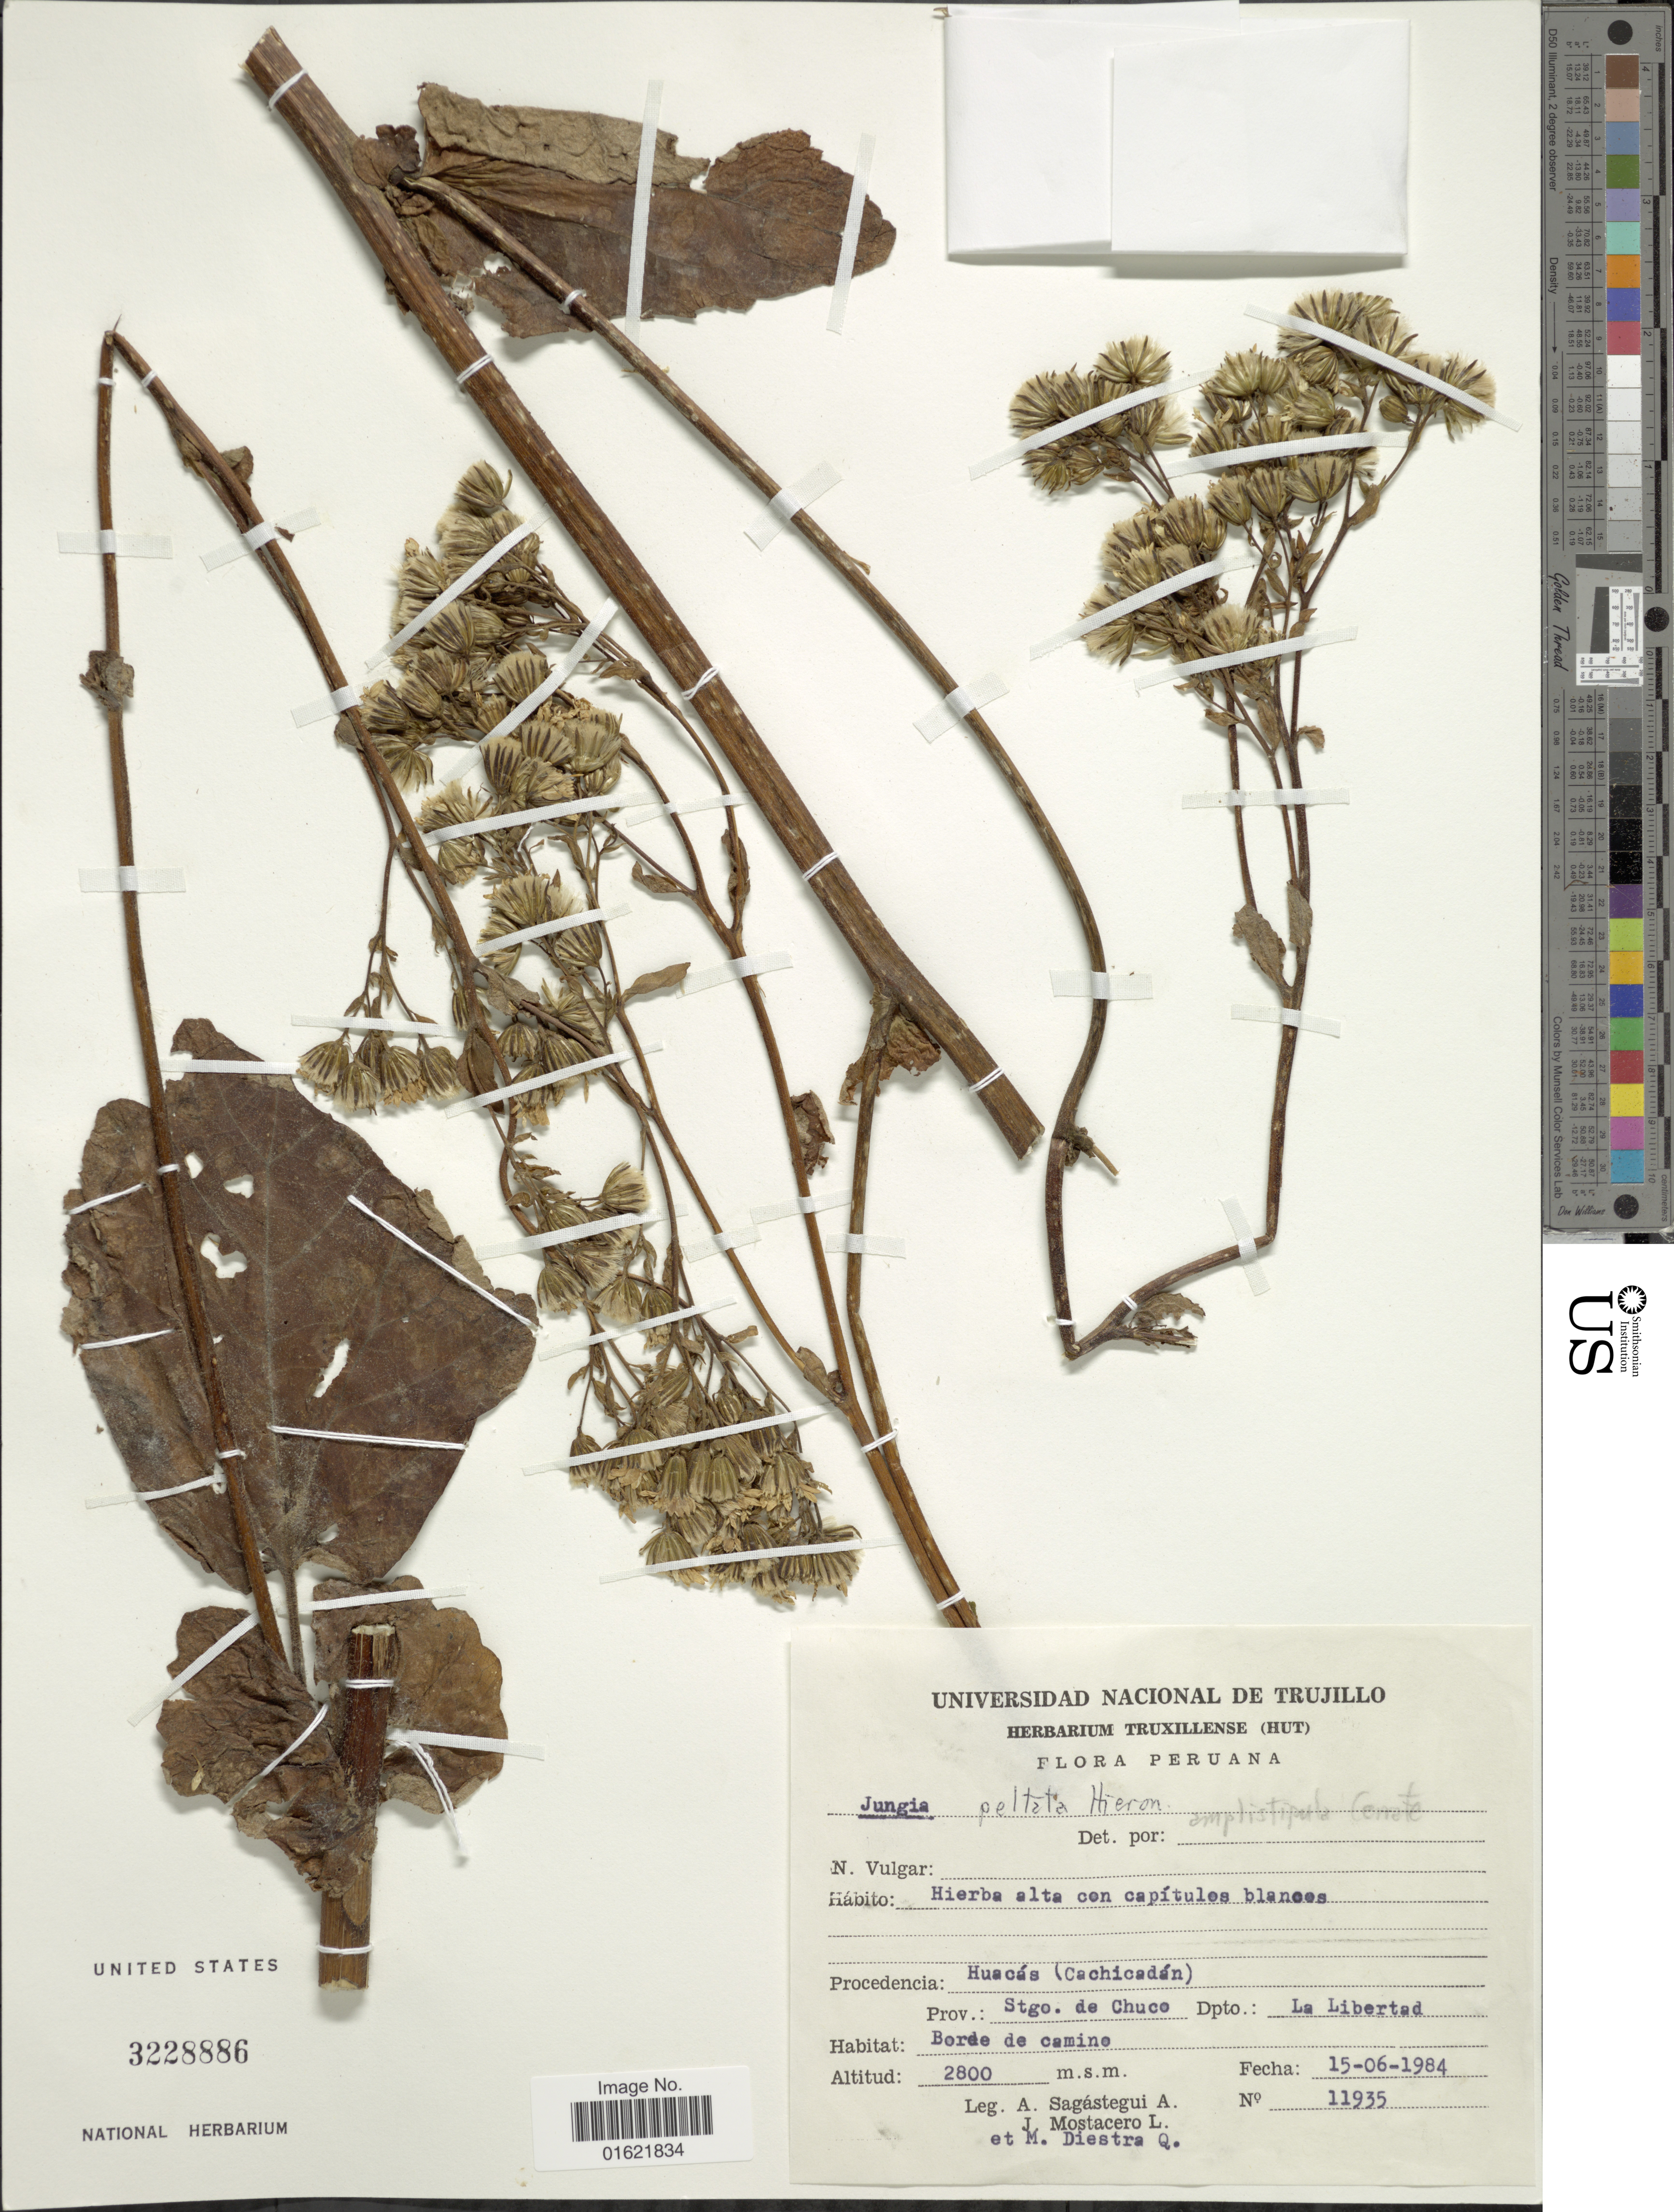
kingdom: Plantae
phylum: Tracheophyta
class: Magnoliopsida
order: Asterales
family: Asteraceae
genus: Jungia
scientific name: Jungia axillaris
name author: (Lag. ex DC.) Spreng.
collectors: A. Sagástegui A., J. Mostacero & M. Diestra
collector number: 11935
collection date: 1984-06-15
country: Peru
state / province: La Libertad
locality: Huacas (cachicadan) Prov. Stgo. de Chuce. Dpto La Libertad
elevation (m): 2800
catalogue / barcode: US 3228886